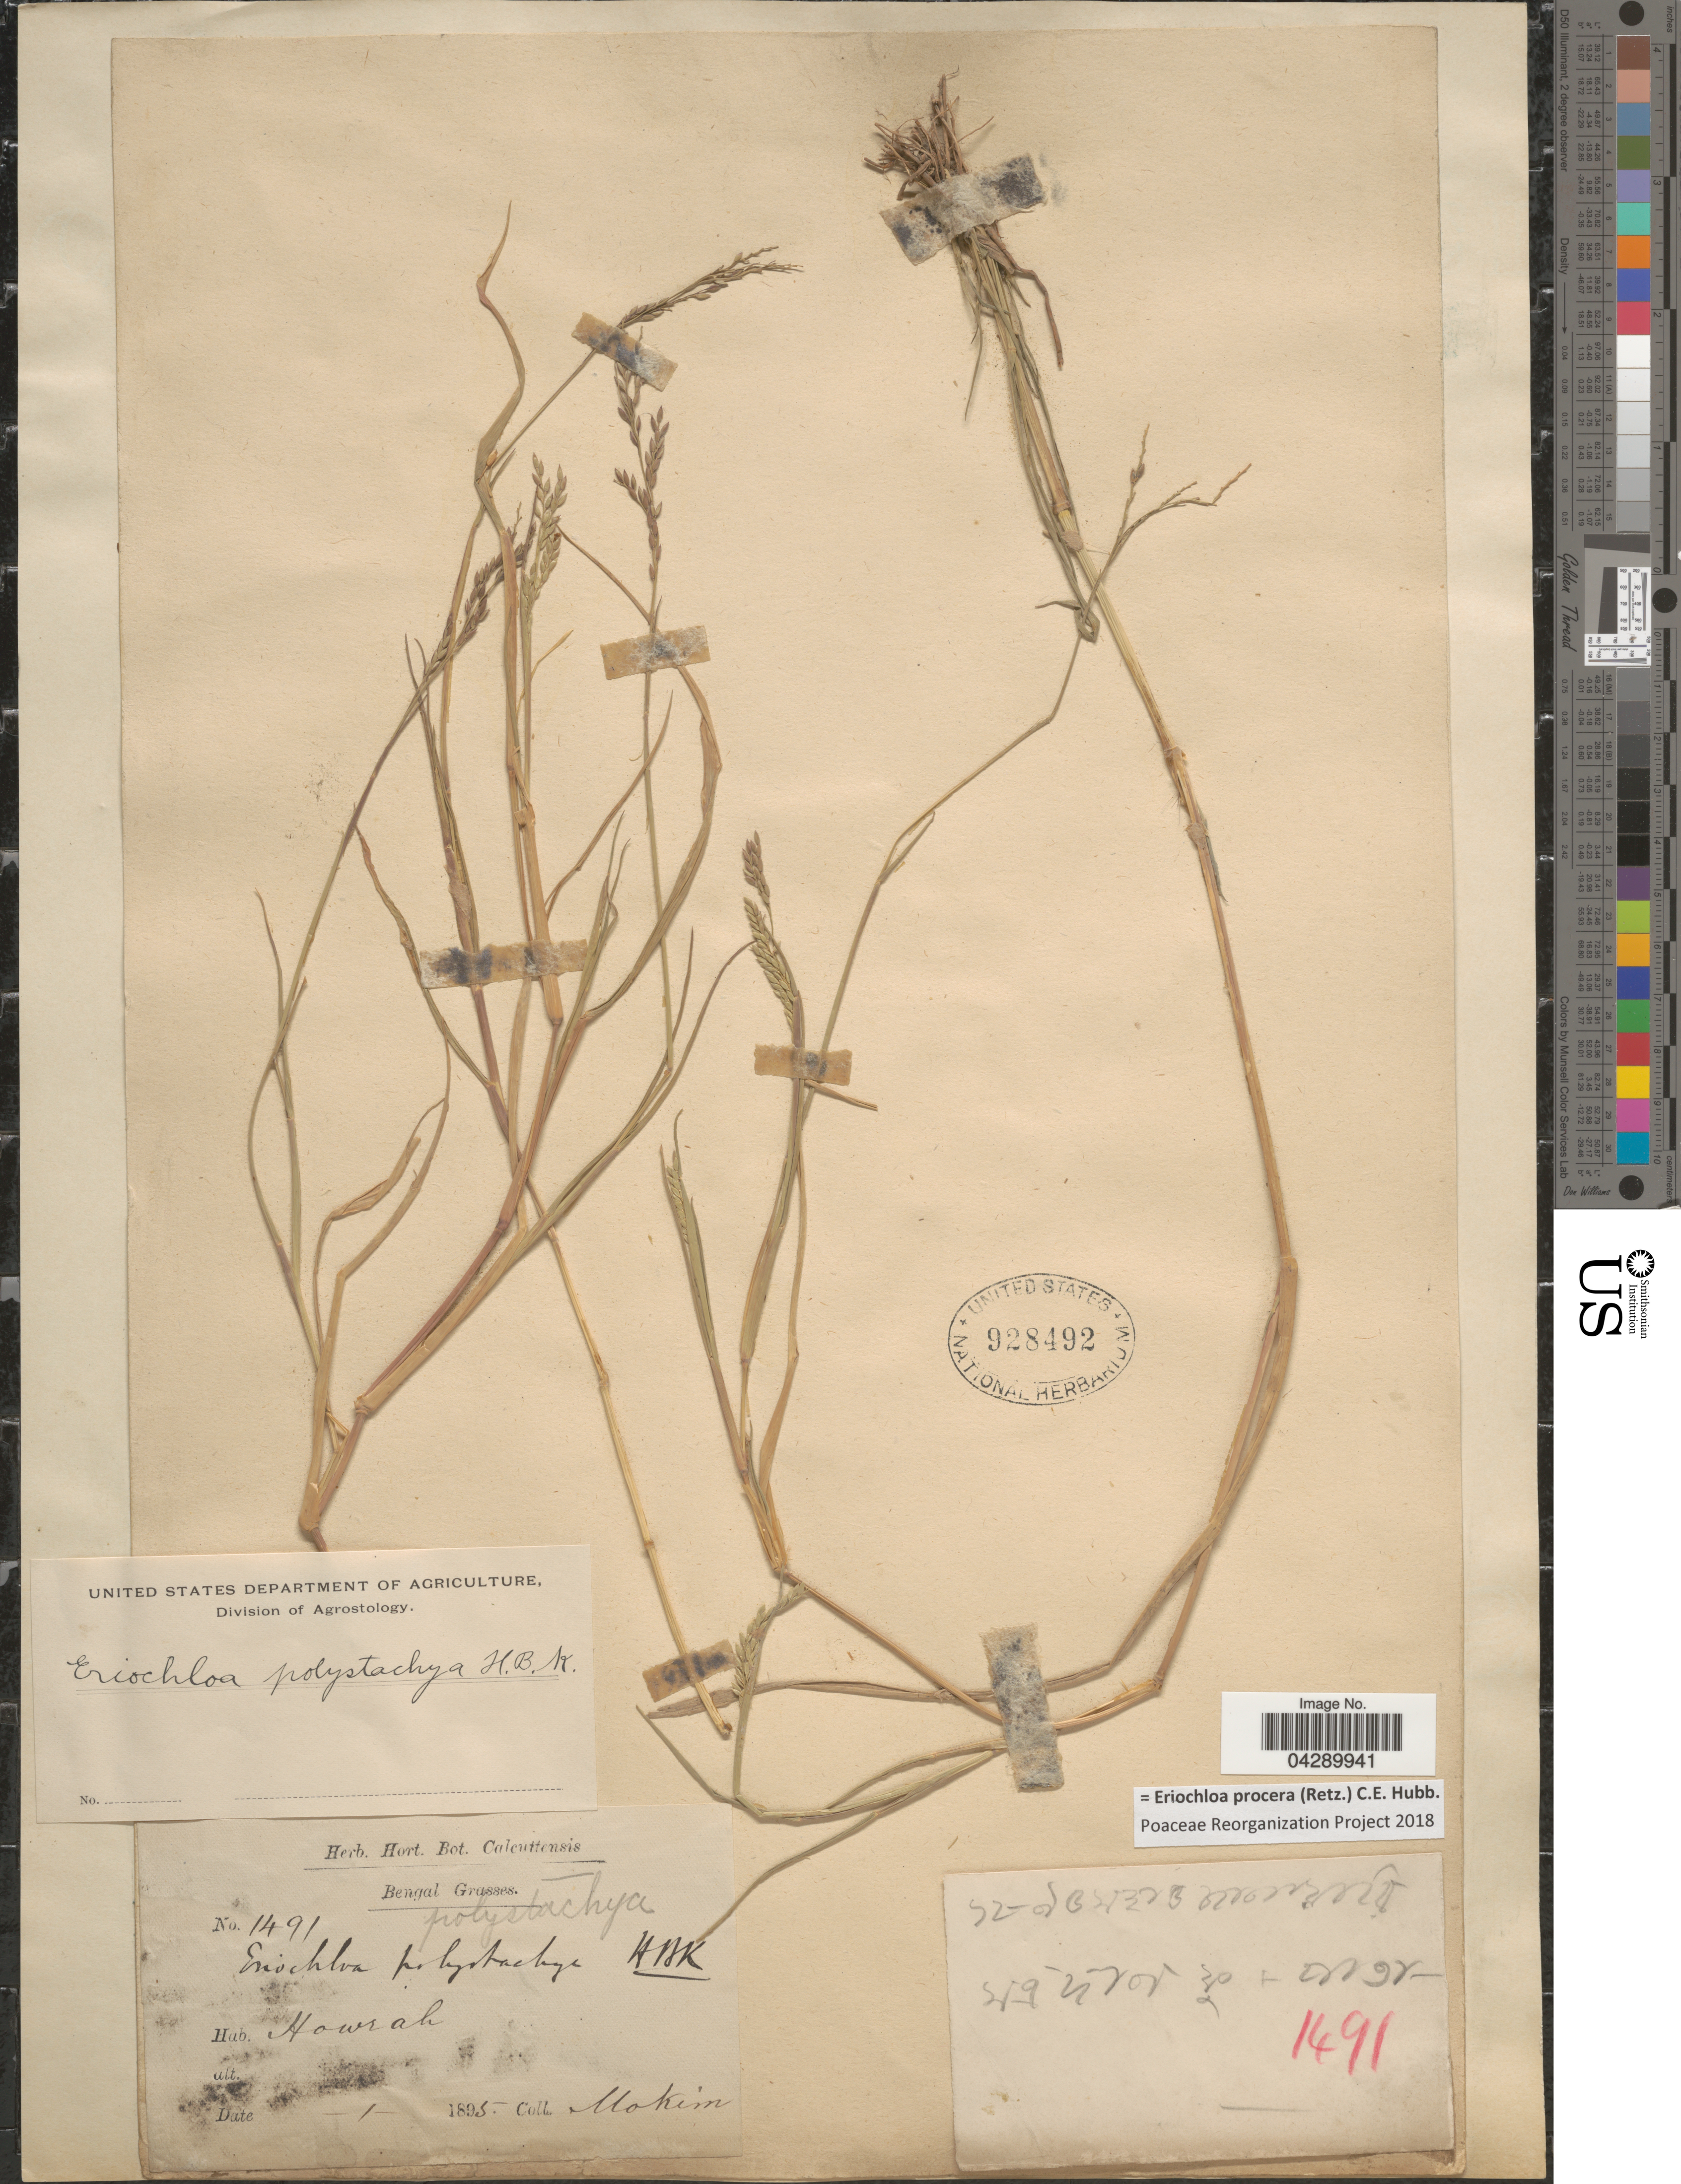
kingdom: Plantae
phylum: Tracheophyta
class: Liliopsida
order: Poales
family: Poaceae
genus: Eriochloa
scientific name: Eriochloa procera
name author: (Retz.) C.E. Hubb.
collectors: -. Mokim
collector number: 1491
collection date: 1895-01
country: India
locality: Bengal. Howrah.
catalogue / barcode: US 928492